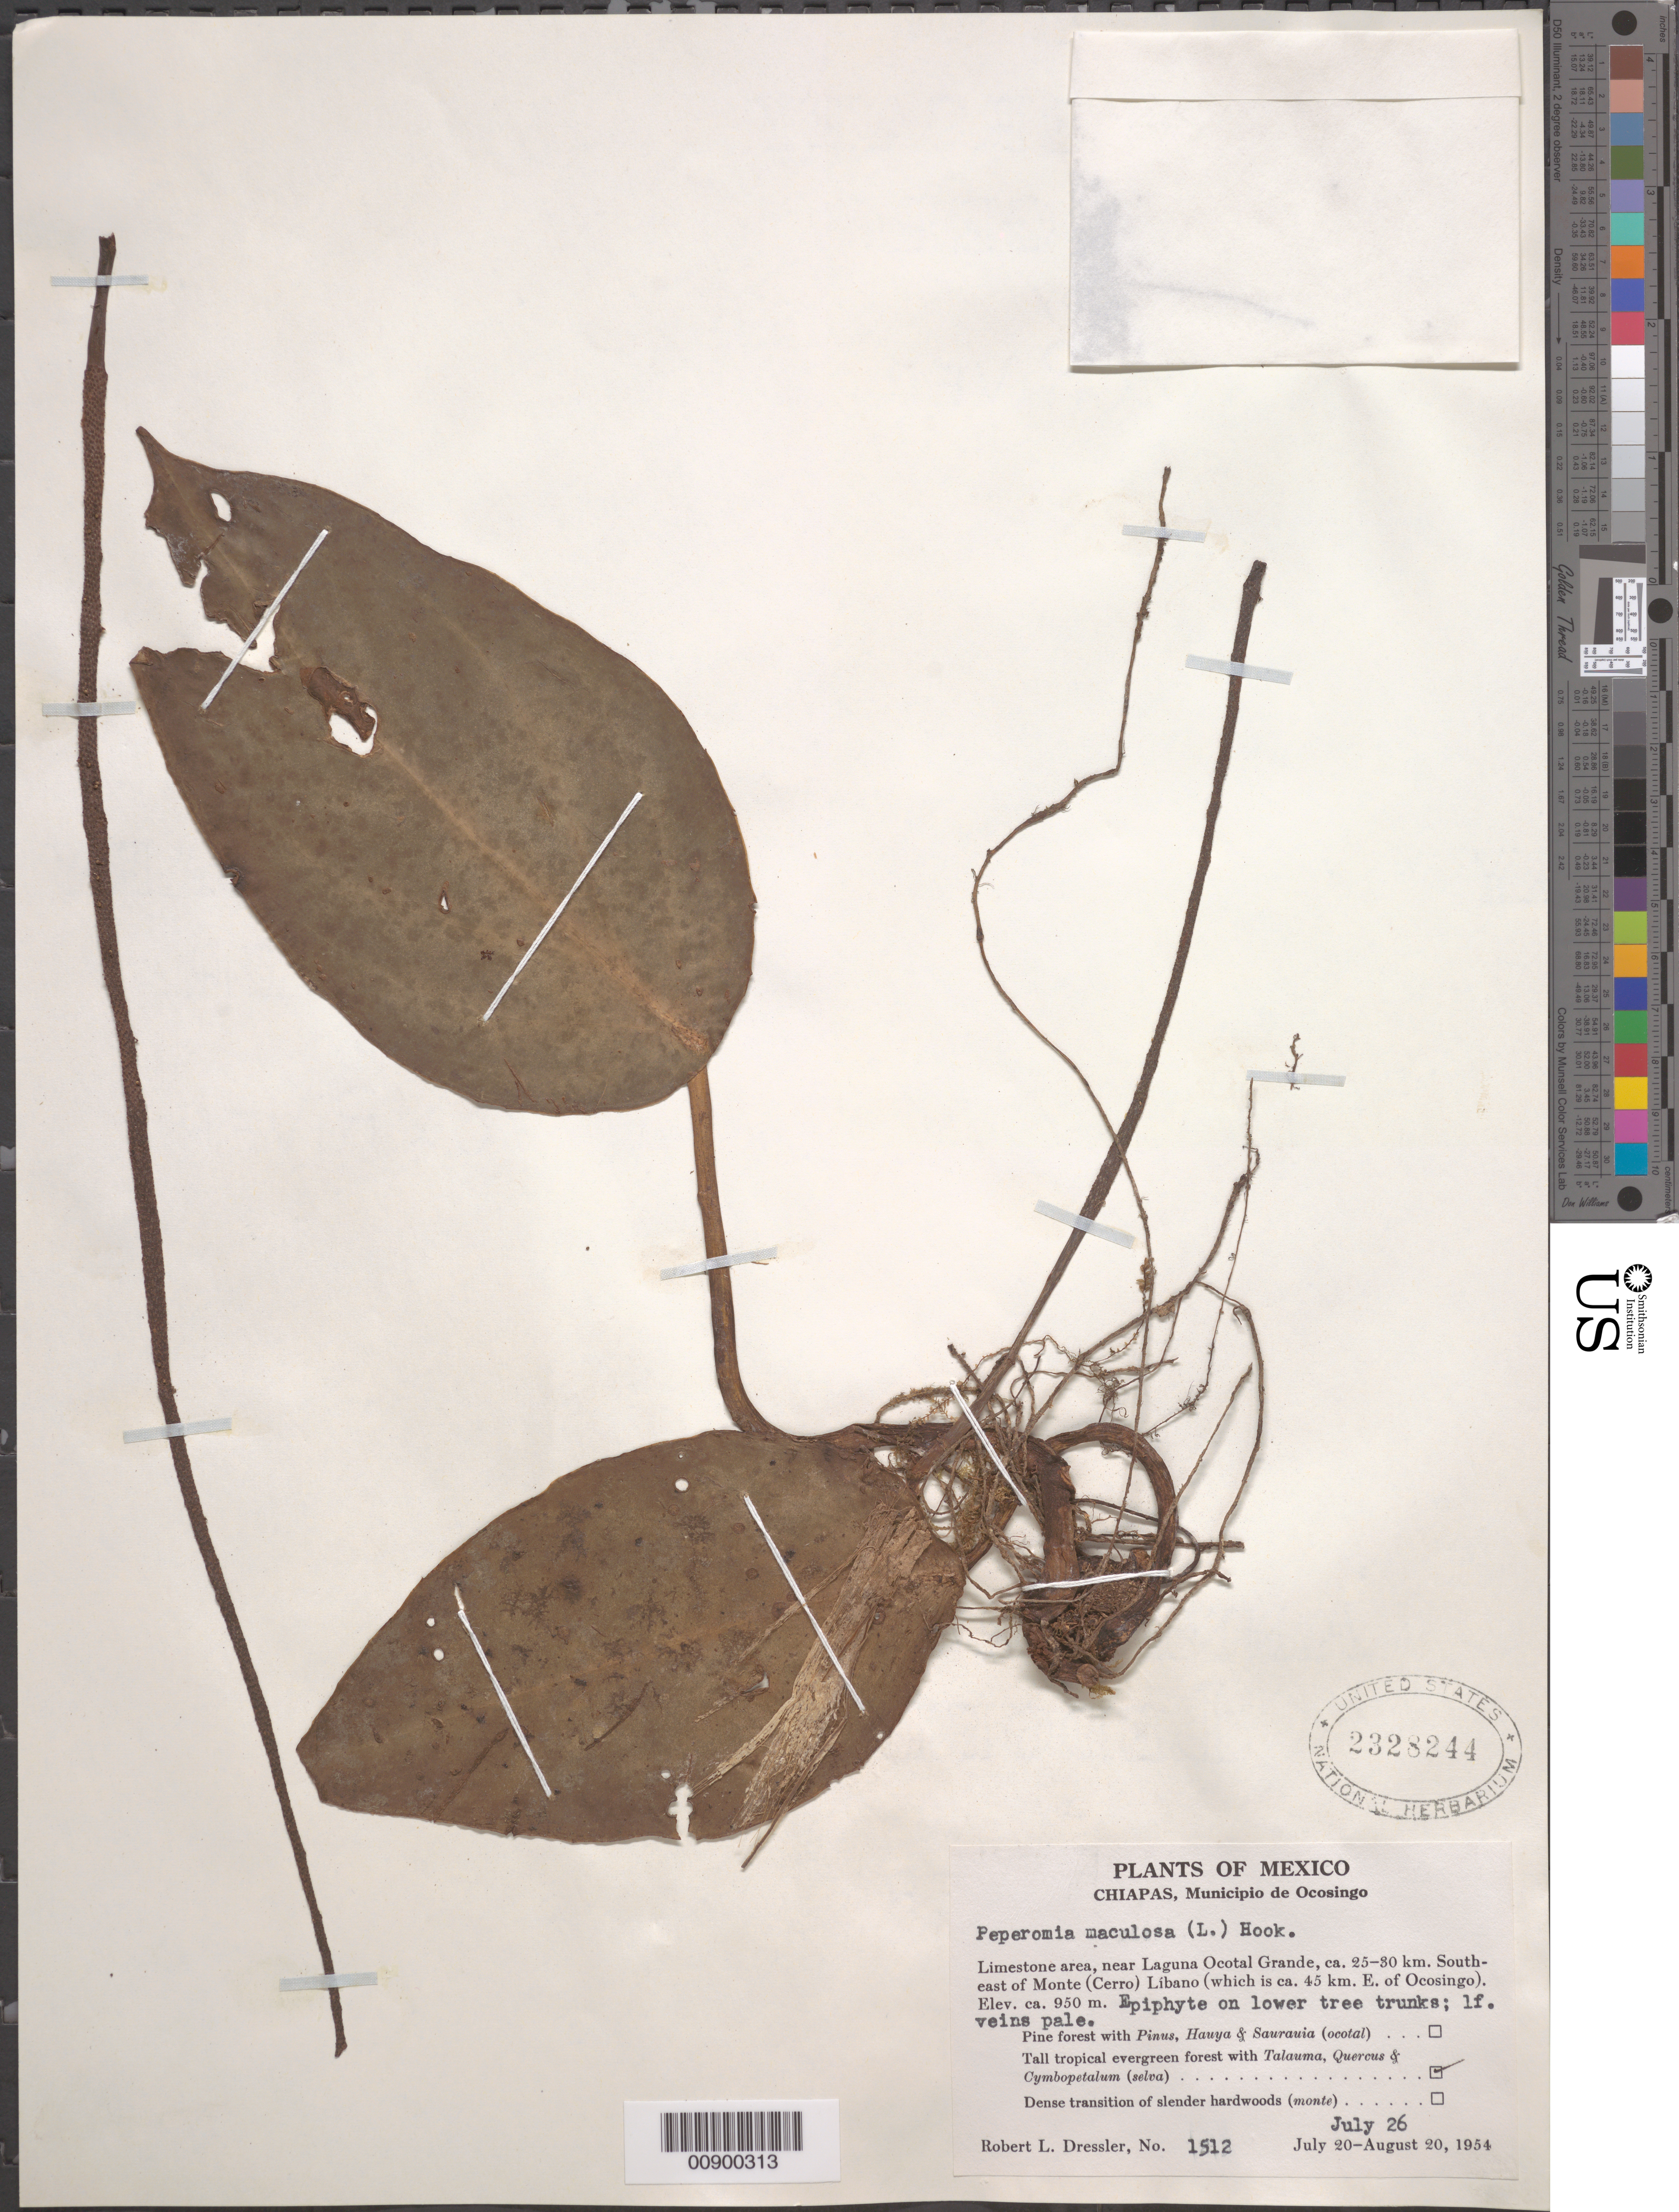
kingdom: Plantae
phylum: Tracheophyta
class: Magnoliopsida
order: Piperales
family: Piperaceae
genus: Peperomia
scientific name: Peperomia maculosa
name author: (L.) Hook.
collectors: R. Dressler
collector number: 1512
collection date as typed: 26 Jul 1954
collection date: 1954-07-26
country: Mexico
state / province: Chiapas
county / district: Ocosingo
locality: Chiapas, Municipio de Ocosingo, limestone area, near Laguna Ocotal Grande, ca. 25-30 km. Southeast of Monte (Cerro) Líbano (which is ca. 45 km. E. of Ocosingo).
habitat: Epiphyte on lower tree trunks. Tall tropical evergreen forest with Talauma, Quercus & Cymbopetalum (selva).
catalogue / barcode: US 2328244